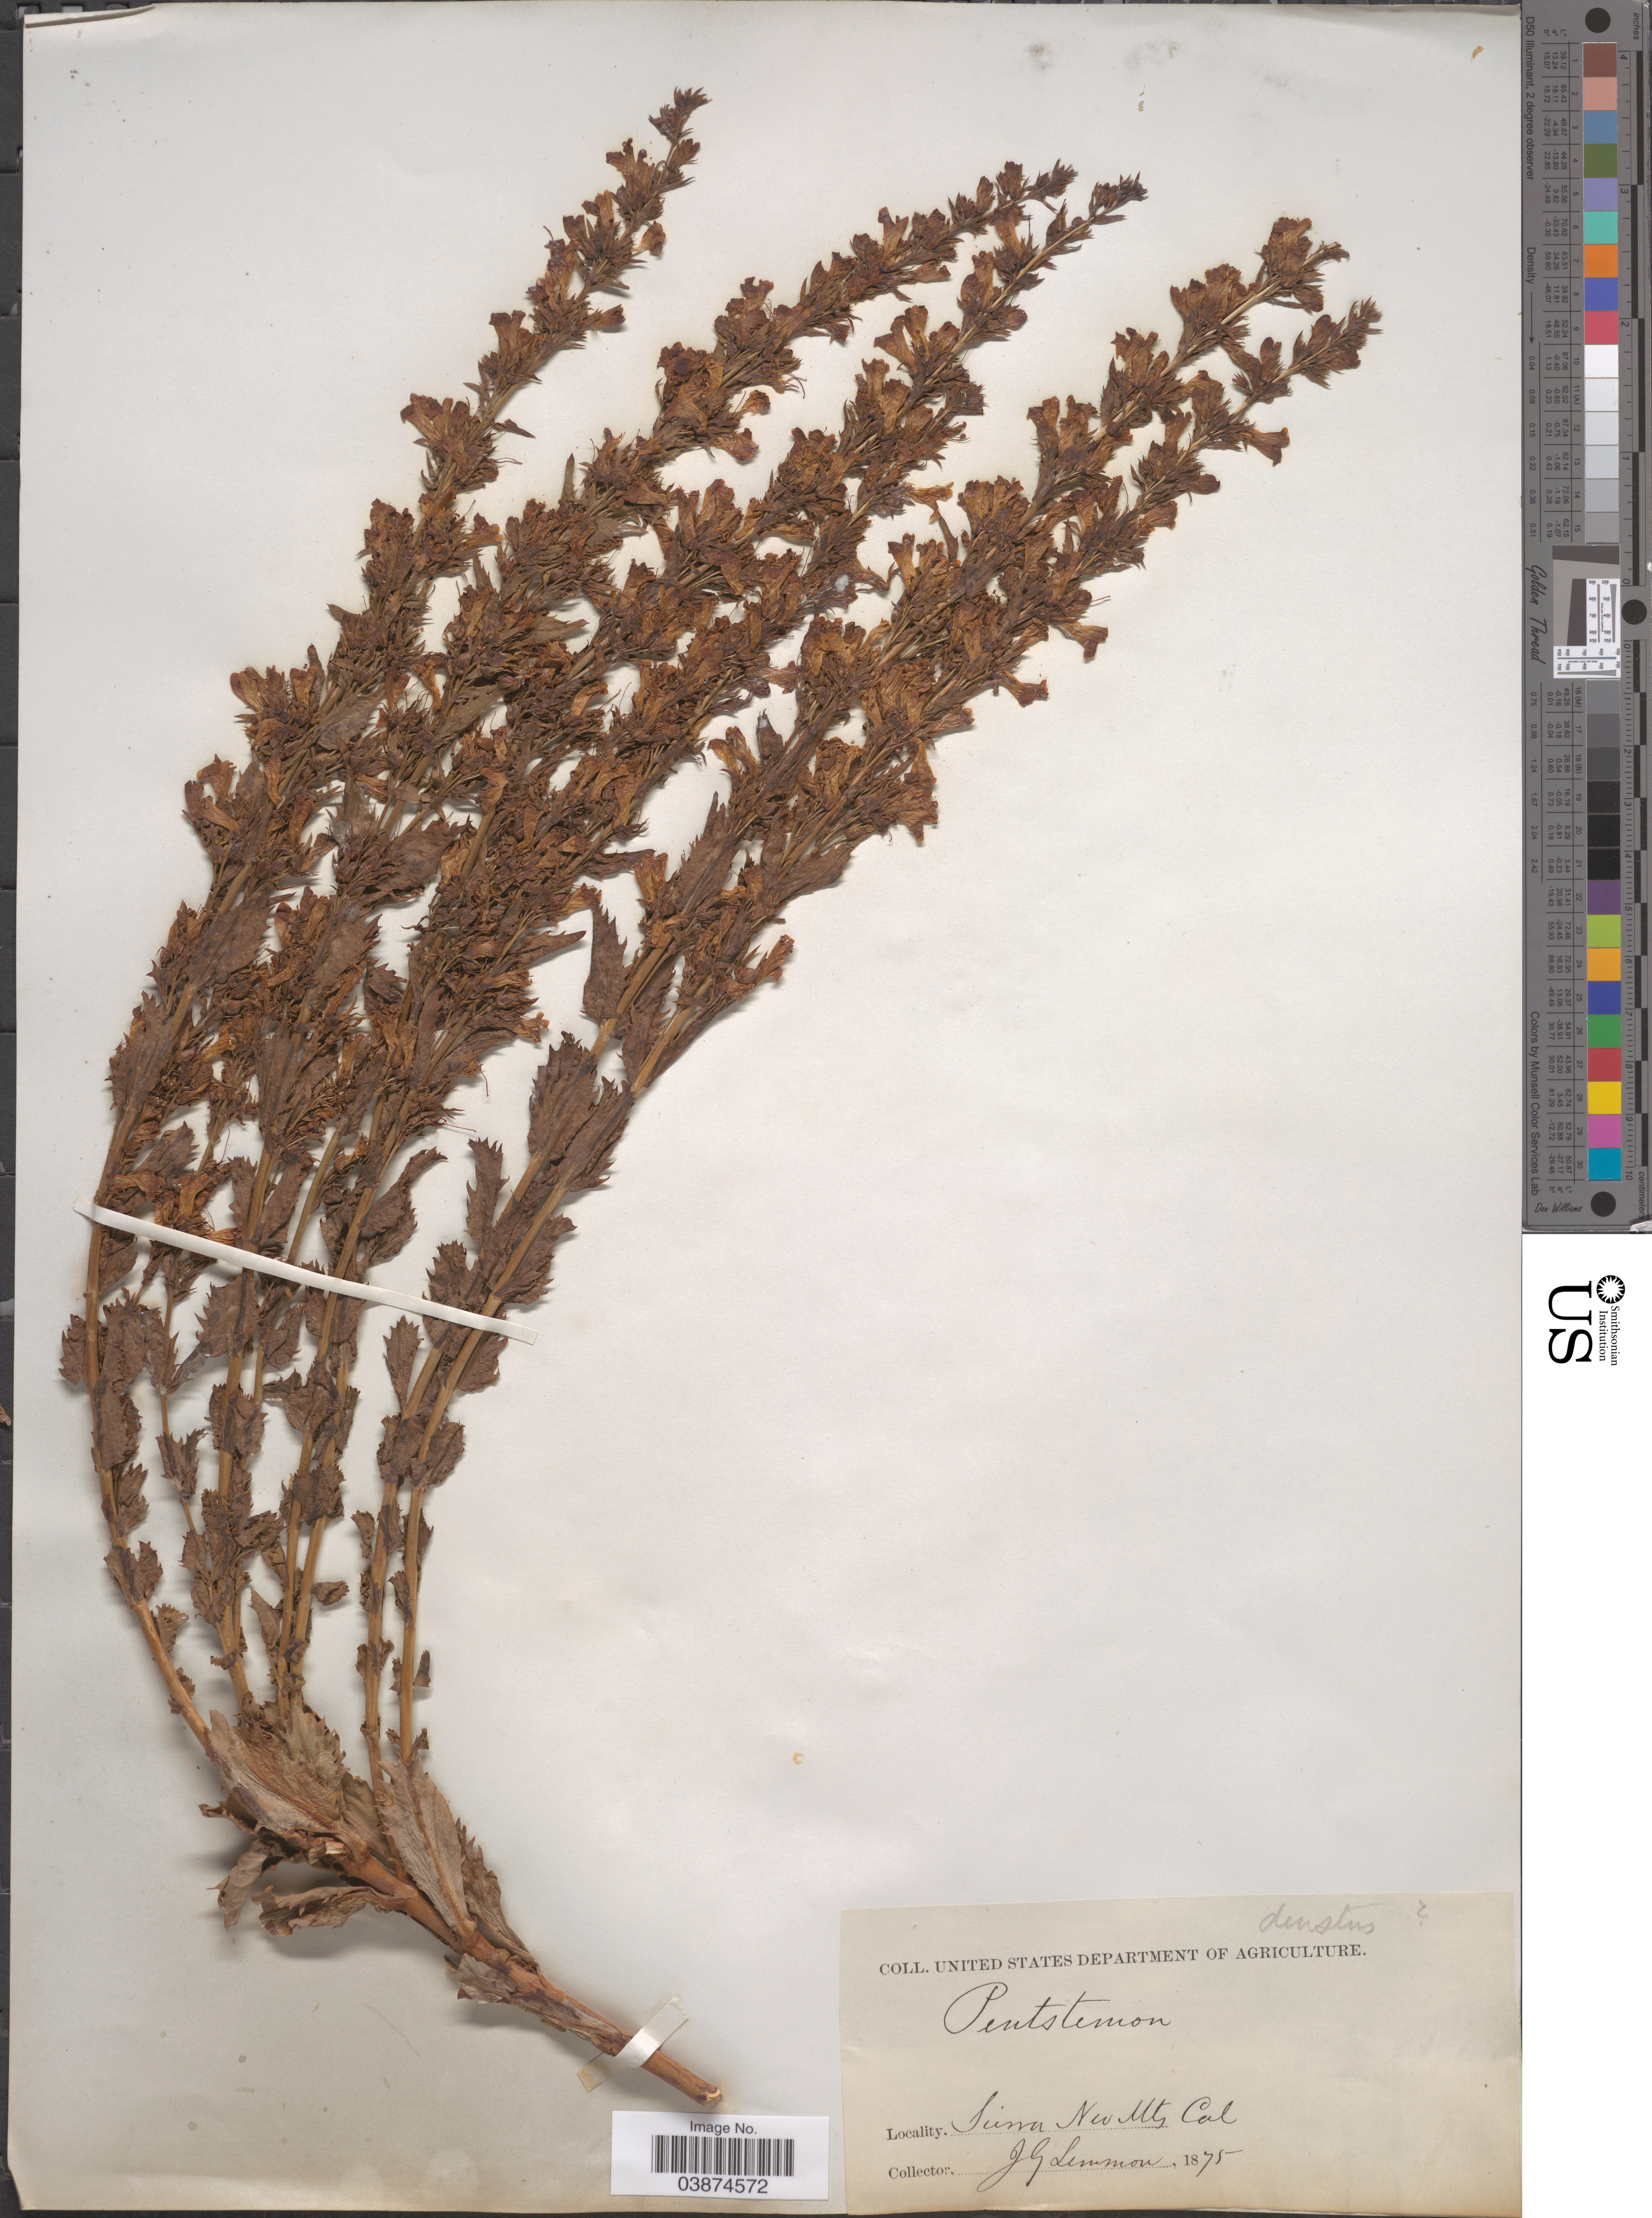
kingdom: Plantae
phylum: Tracheophyta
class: Magnoliopsida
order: Lamiales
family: Plantaginaceae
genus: Penstemon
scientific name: Penstemon deustus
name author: Douglas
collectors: J. Lemmon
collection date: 1875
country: United States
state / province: California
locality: Sierra Nev Mts.